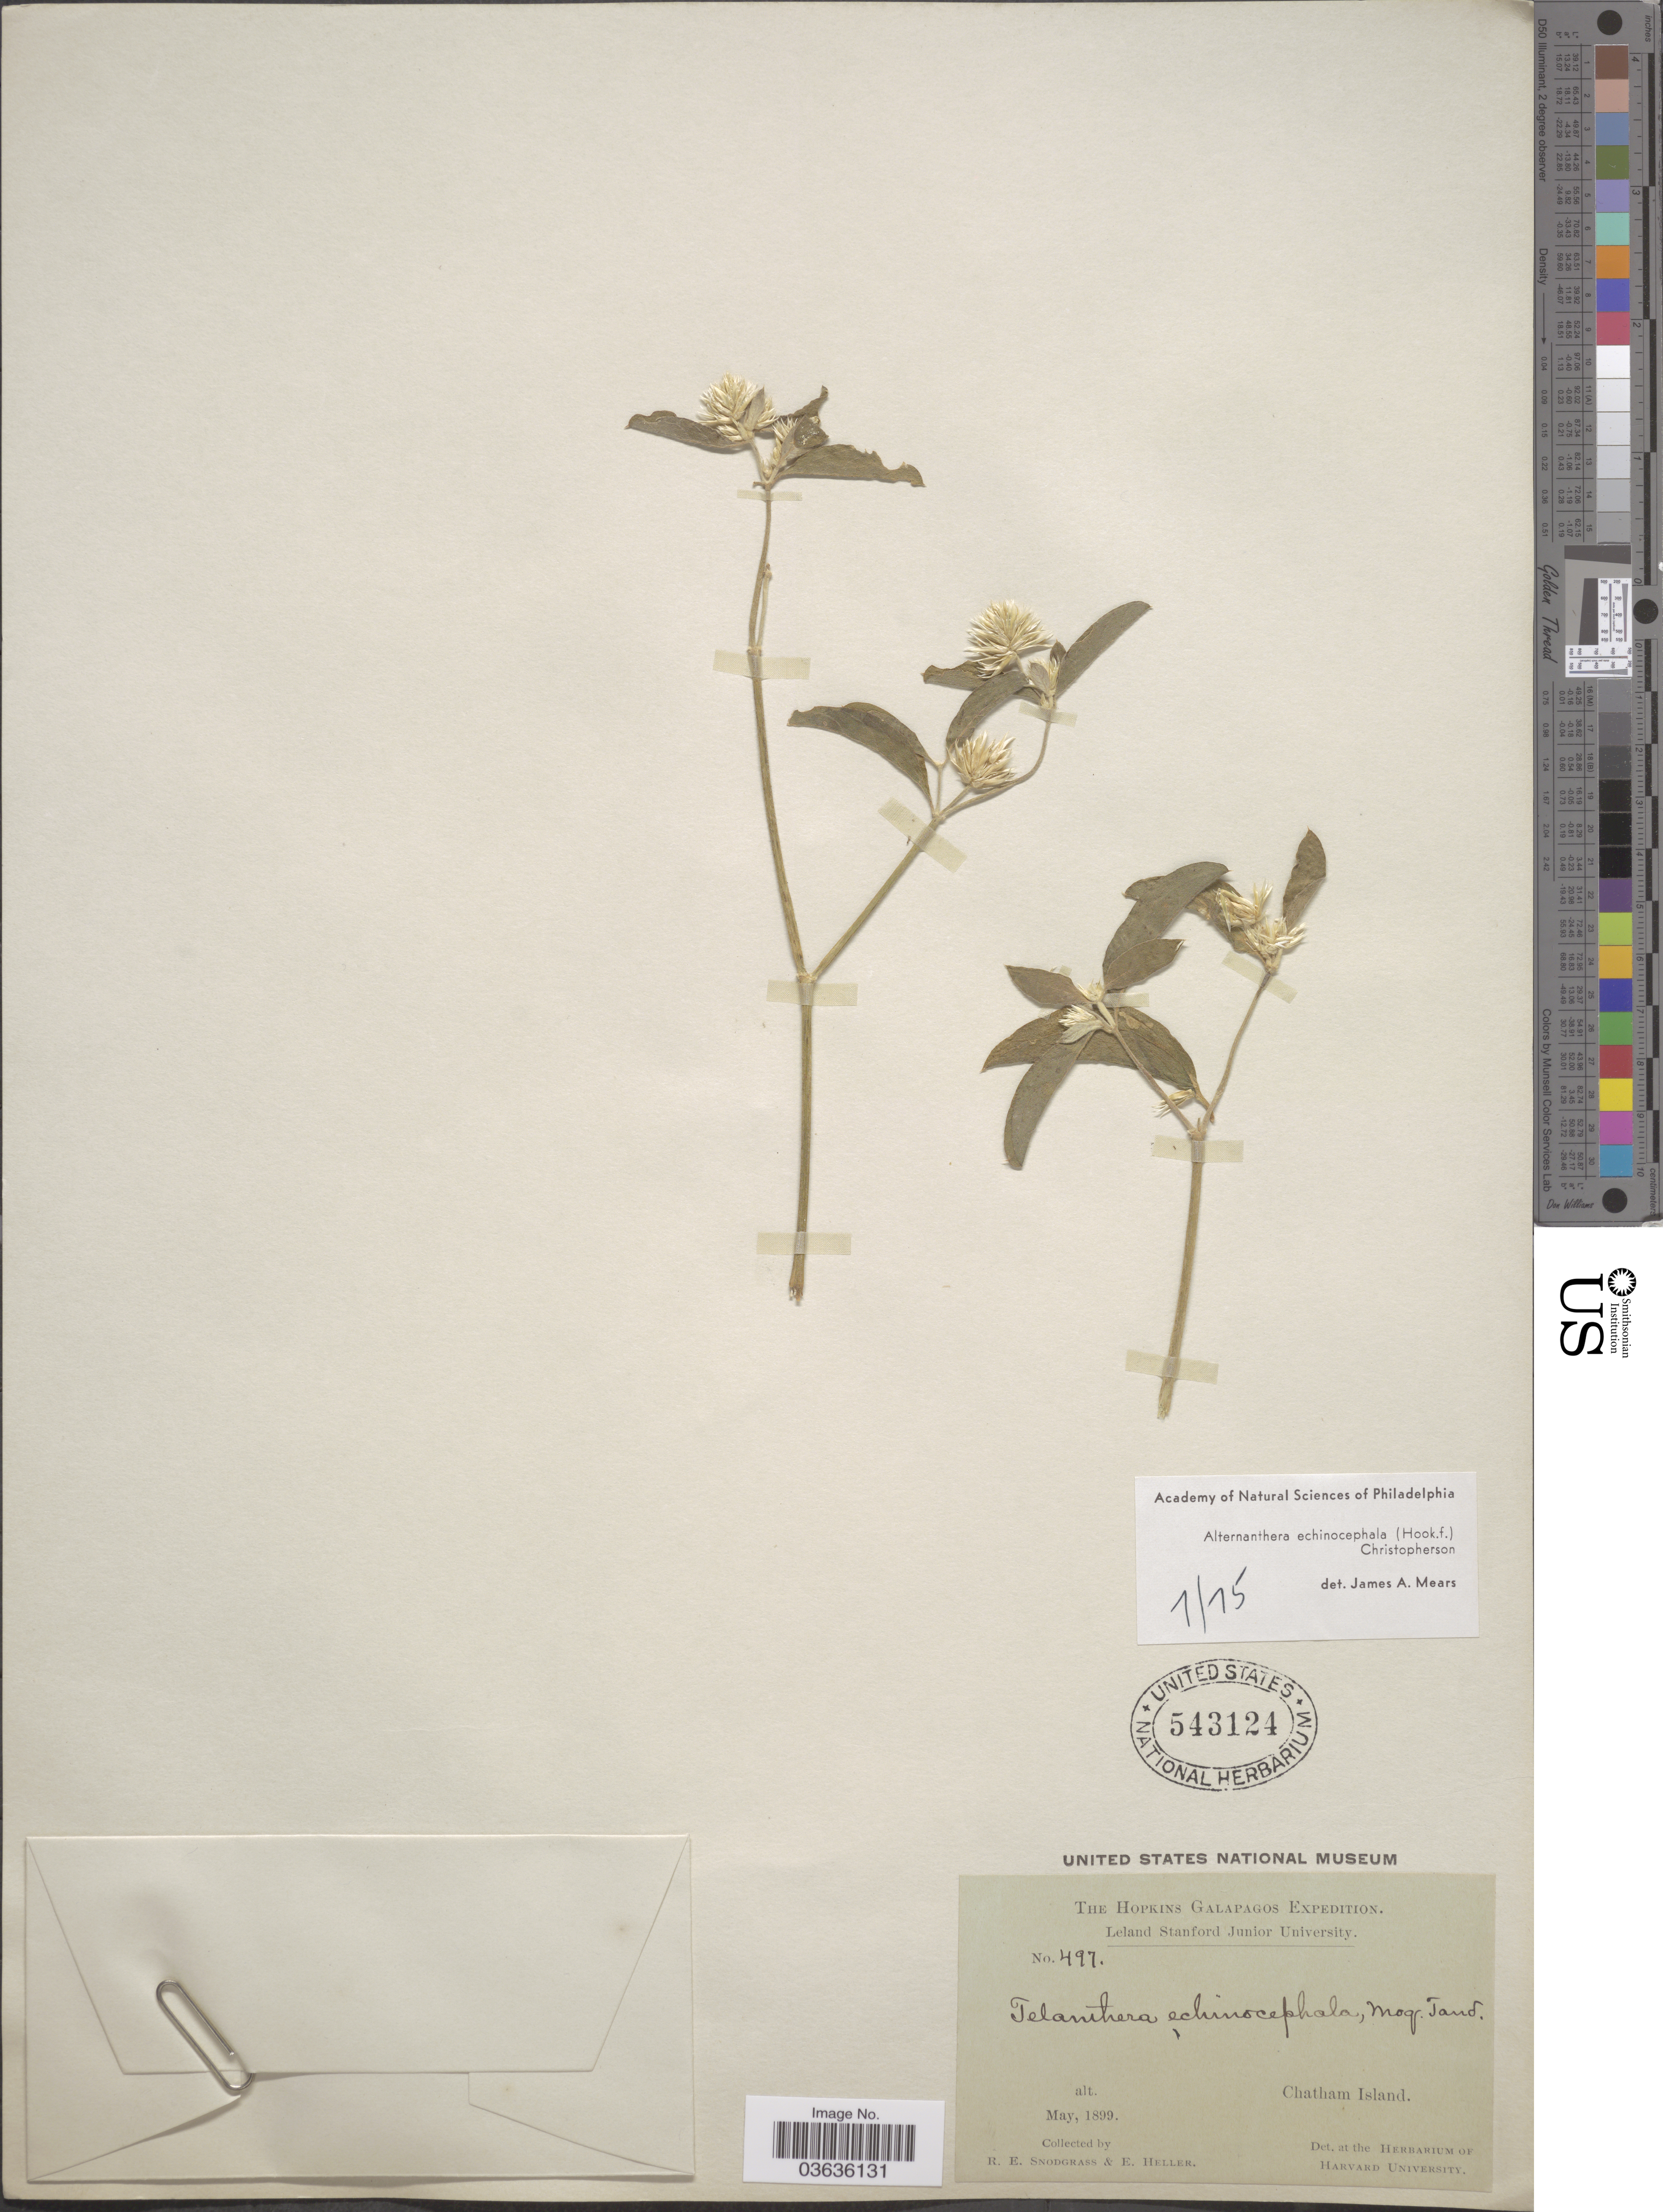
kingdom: Plantae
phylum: Tracheophyta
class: Magnoliopsida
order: Caryophyllales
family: Amaranthaceae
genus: Alternanthera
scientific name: Alternanthera echinocephala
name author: (Hook. f.) Christoph.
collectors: R. E. Snodgrass & E. Heller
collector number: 497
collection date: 1899-05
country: Ecuador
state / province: Colón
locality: Galapagos, Chatham Island.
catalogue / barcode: US 543124